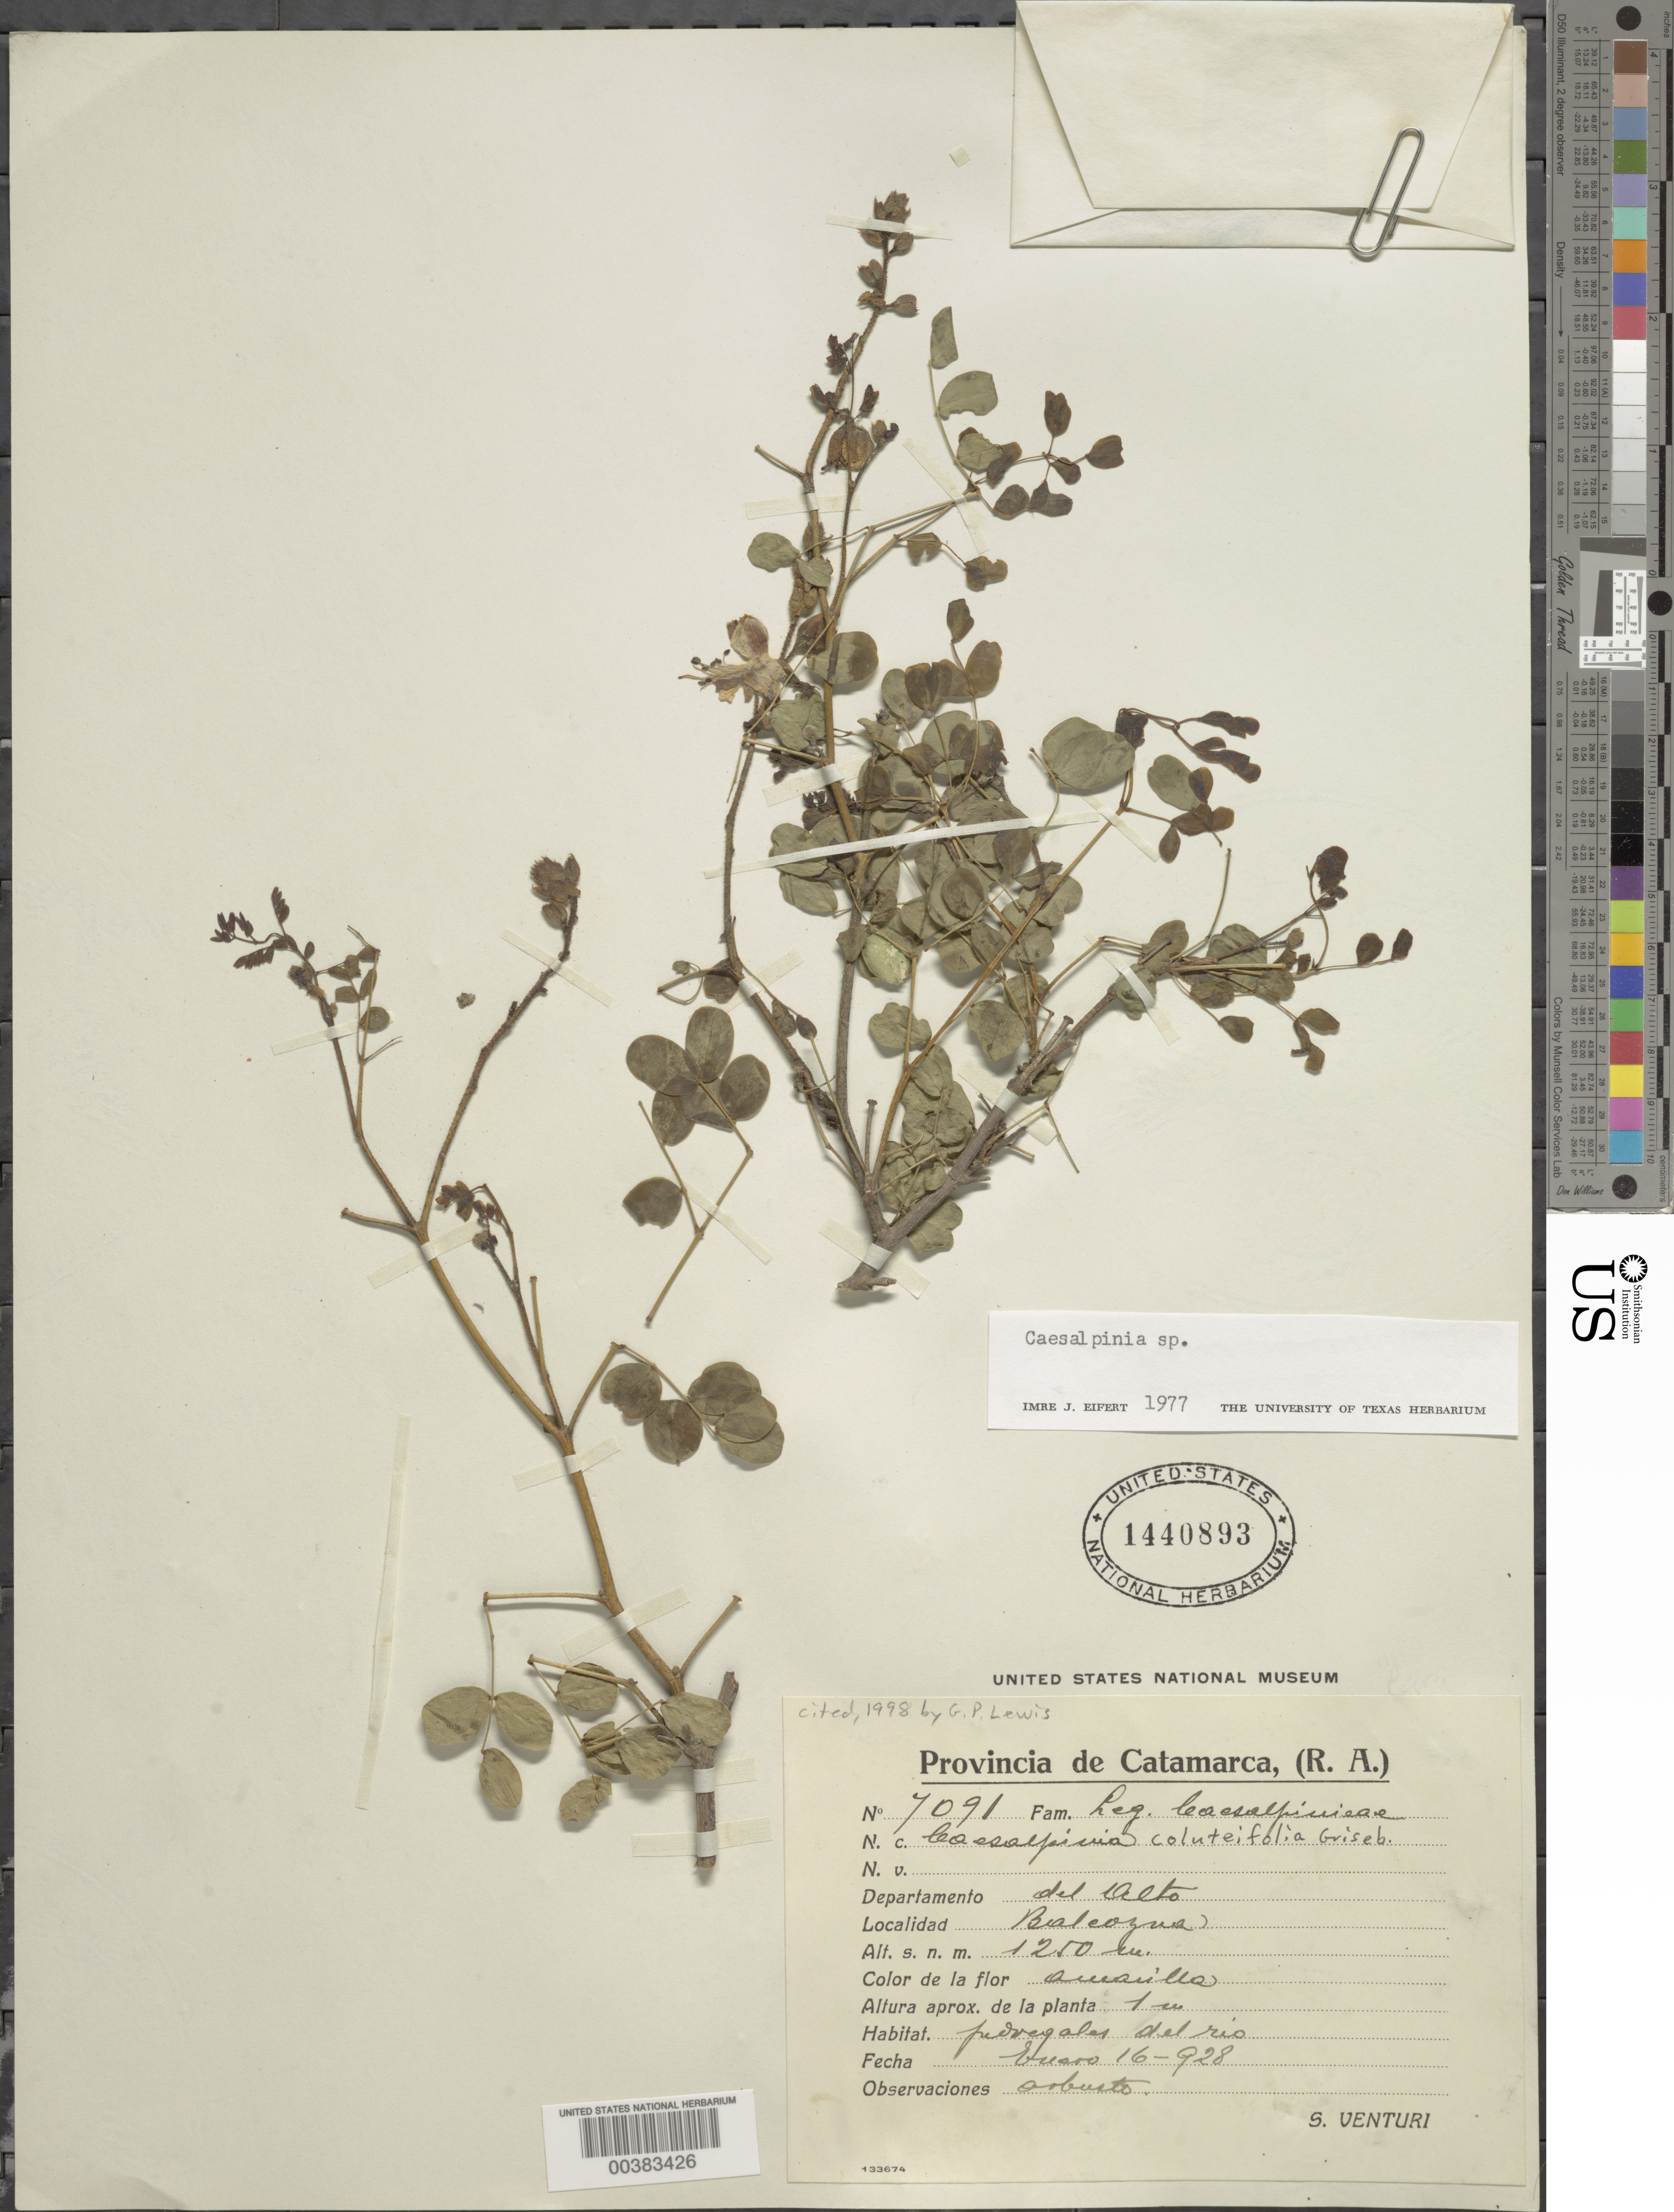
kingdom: Plantae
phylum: Tracheophyta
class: Magnoliopsida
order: Fabales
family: Fabaceae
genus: Erythrostemon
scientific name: Erythrostemon coluteifolius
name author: (Griseb.) Gagnon & G.P. Lewis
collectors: S. Venturi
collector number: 7091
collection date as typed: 16 Jan 1928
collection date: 1928-01-16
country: Argentina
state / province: Catamarca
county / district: El Alto ?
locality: Delto Department (?), Baleogua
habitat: Pedregales del rio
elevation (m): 1250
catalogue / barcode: US 1440893